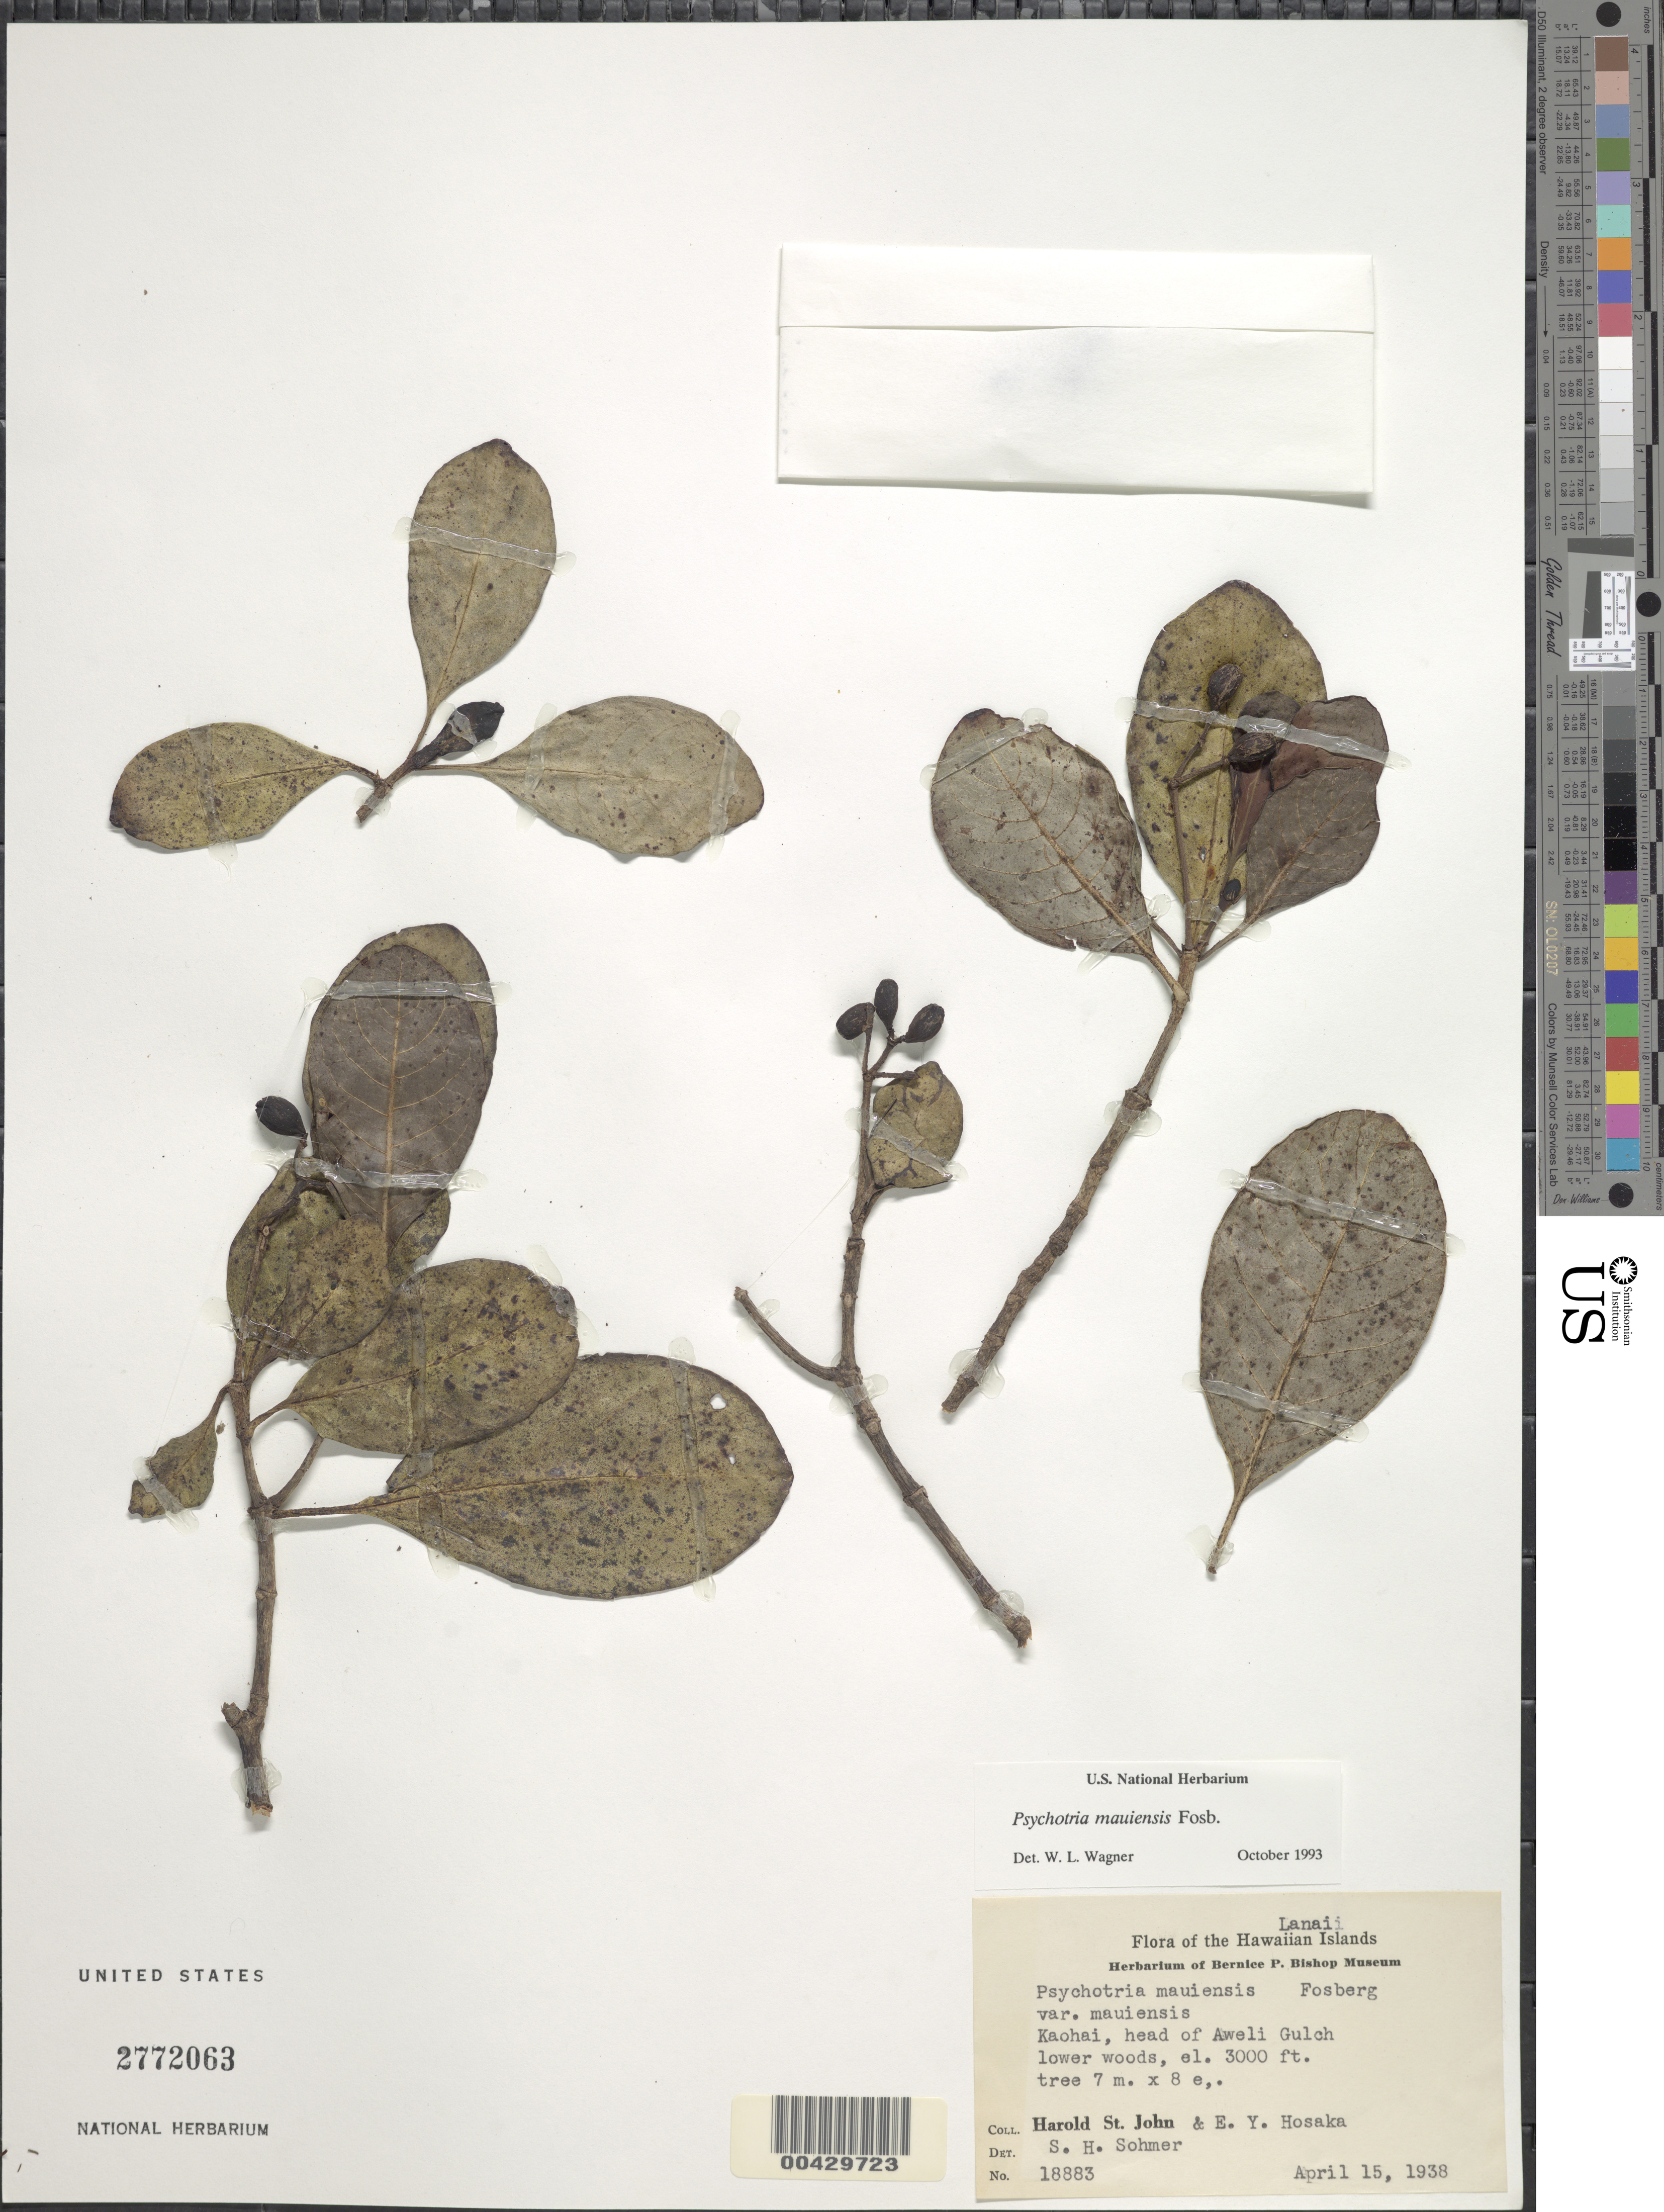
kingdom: Plantae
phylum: Tracheophyta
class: Magnoliopsida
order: Gentianales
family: Rubiaceae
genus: Psychotria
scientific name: Psychotria mauiensis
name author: Fosberg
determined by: Wagner, W. L., (BOT), Smithsonian Institution - National Museum of Natural History (UNITED STATES)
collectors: H. St. John & E. Y. Hosaka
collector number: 18883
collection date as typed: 15 Apr 1938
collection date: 1938-04-15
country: United States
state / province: Hawaii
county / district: Maui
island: Lana'i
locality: Kaohai, head of Aweli Gulch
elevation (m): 914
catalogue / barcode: US 2772063